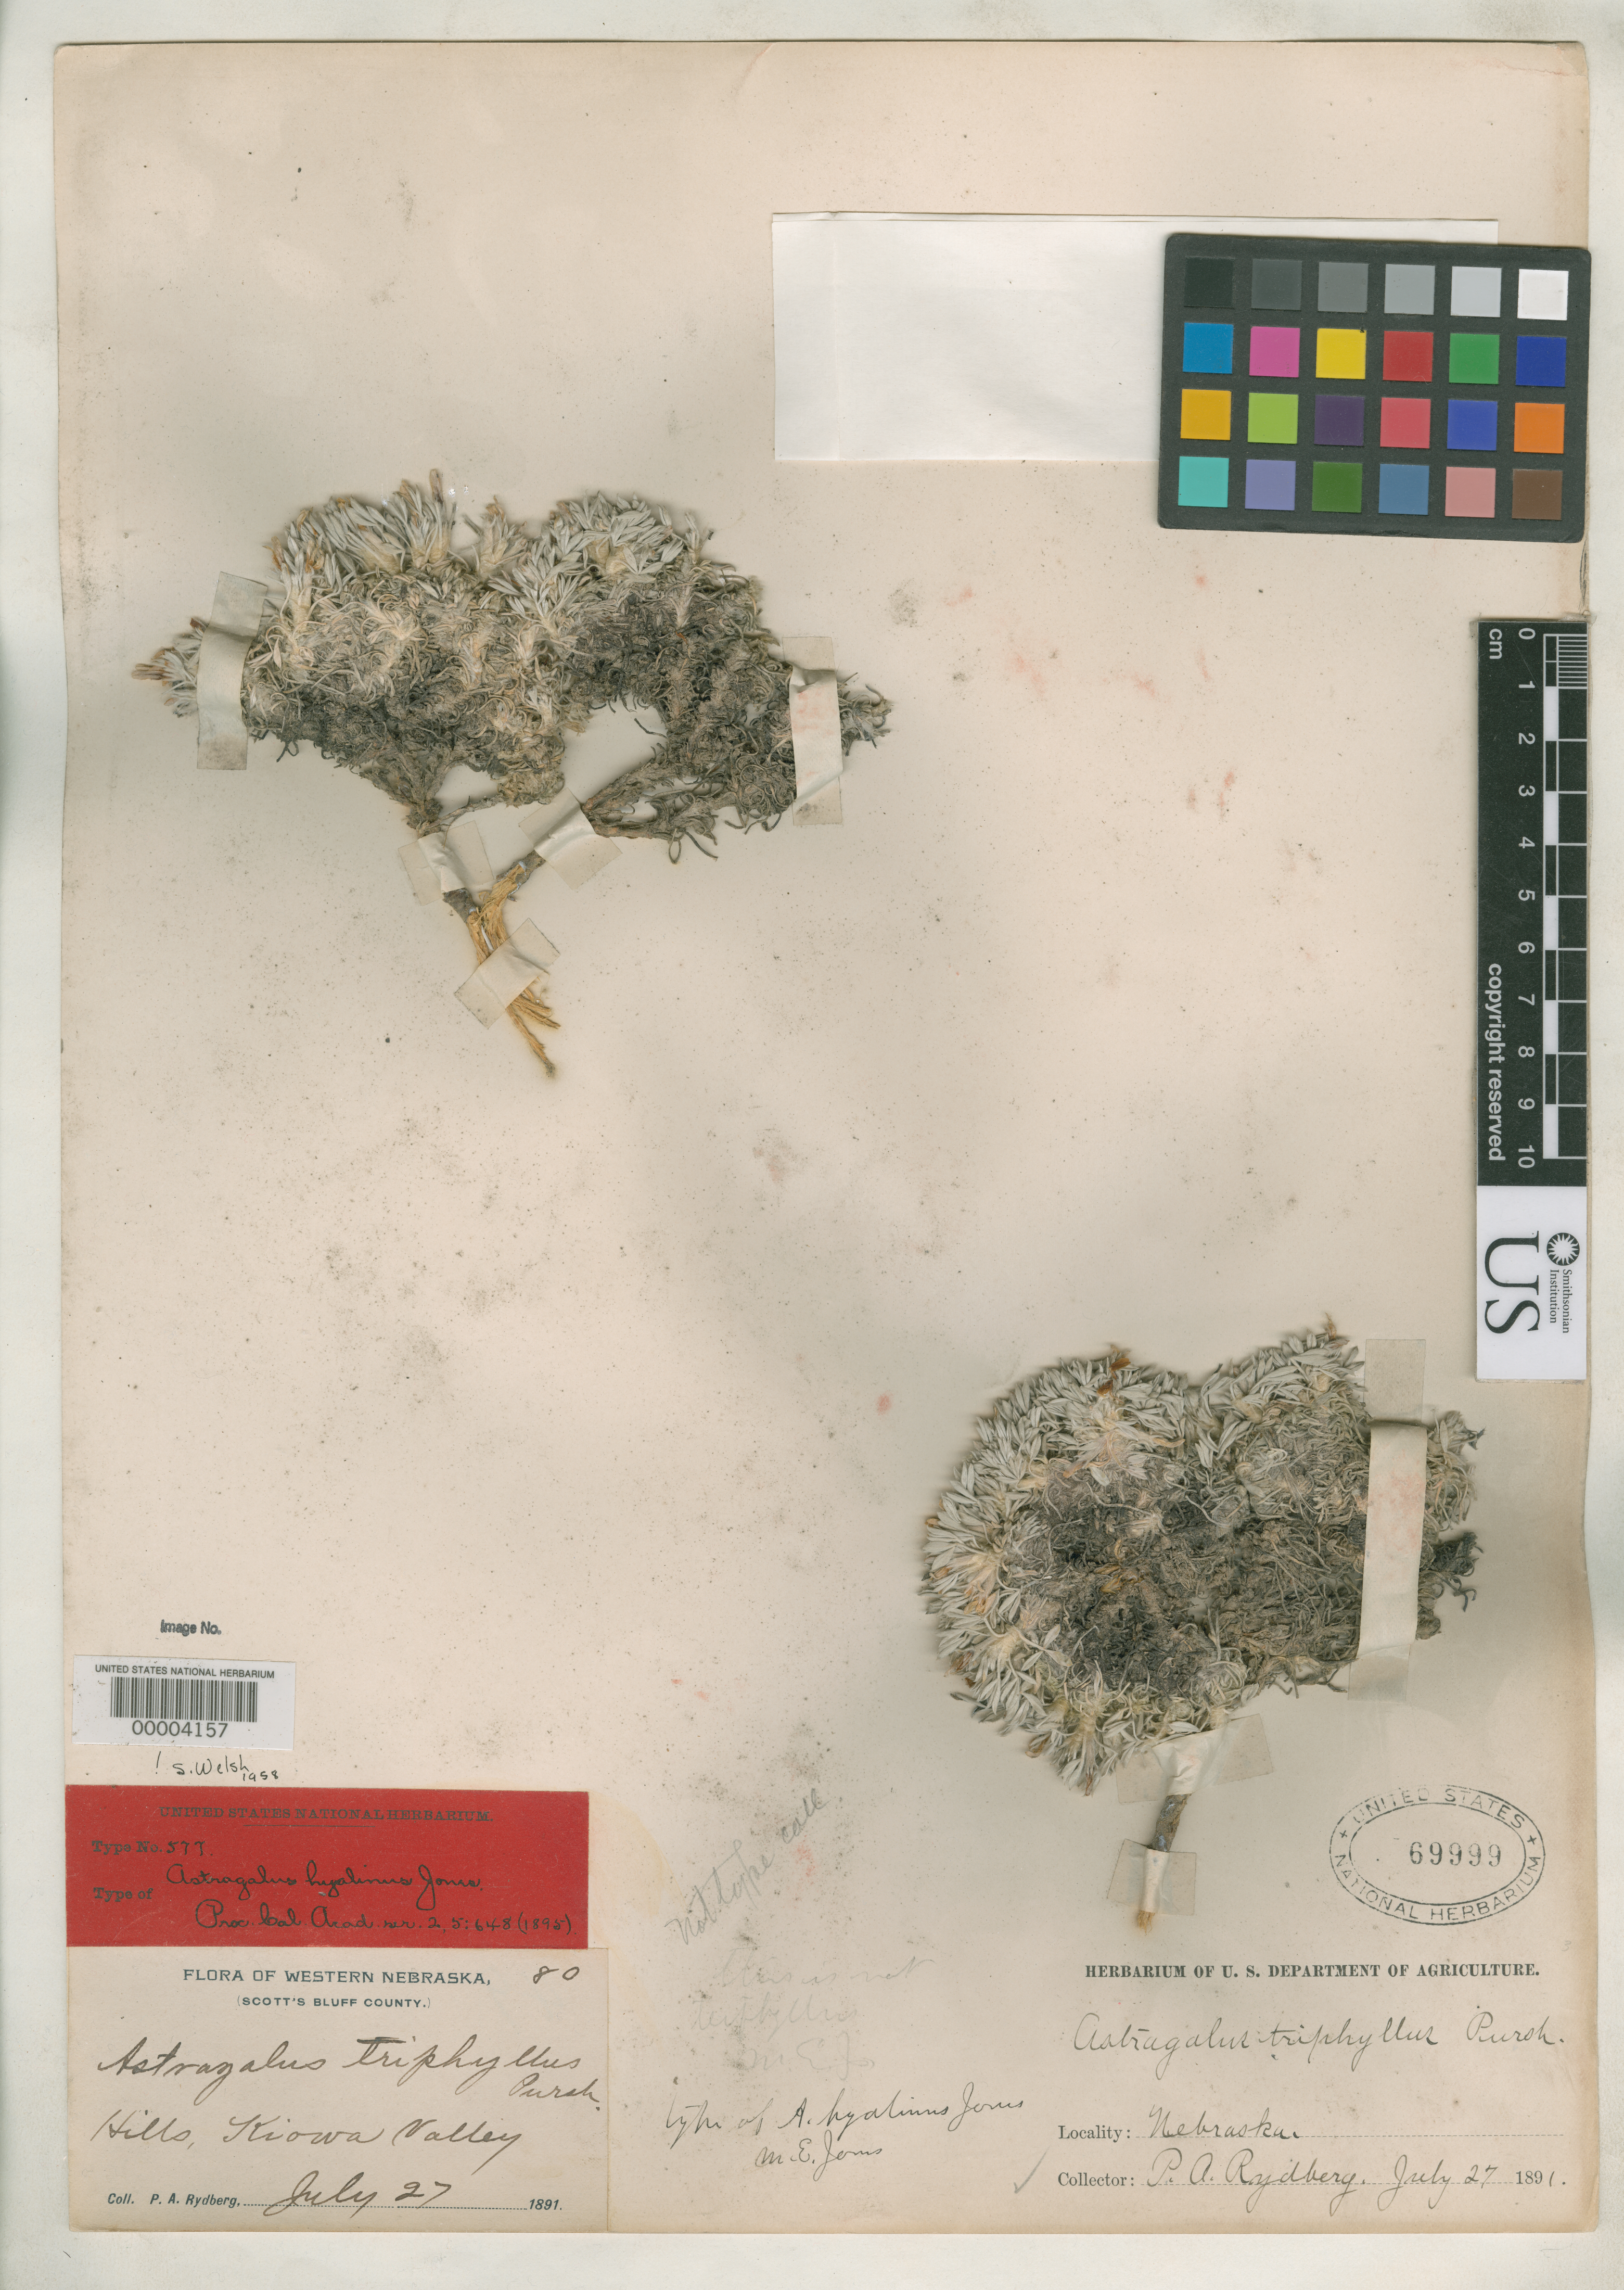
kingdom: Plantae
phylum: Tracheophyta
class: Magnoliopsida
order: Fabales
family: Fabaceae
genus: Astragalus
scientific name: Astragalus hyalinus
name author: M.E. Jones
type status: Isosyntype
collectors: P. A. Rydberg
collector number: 80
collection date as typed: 27 Jul 1891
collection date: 1891-07-27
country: United States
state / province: Nebraska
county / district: Scotts Bluff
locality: Kiowa Valley.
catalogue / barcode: US 69999